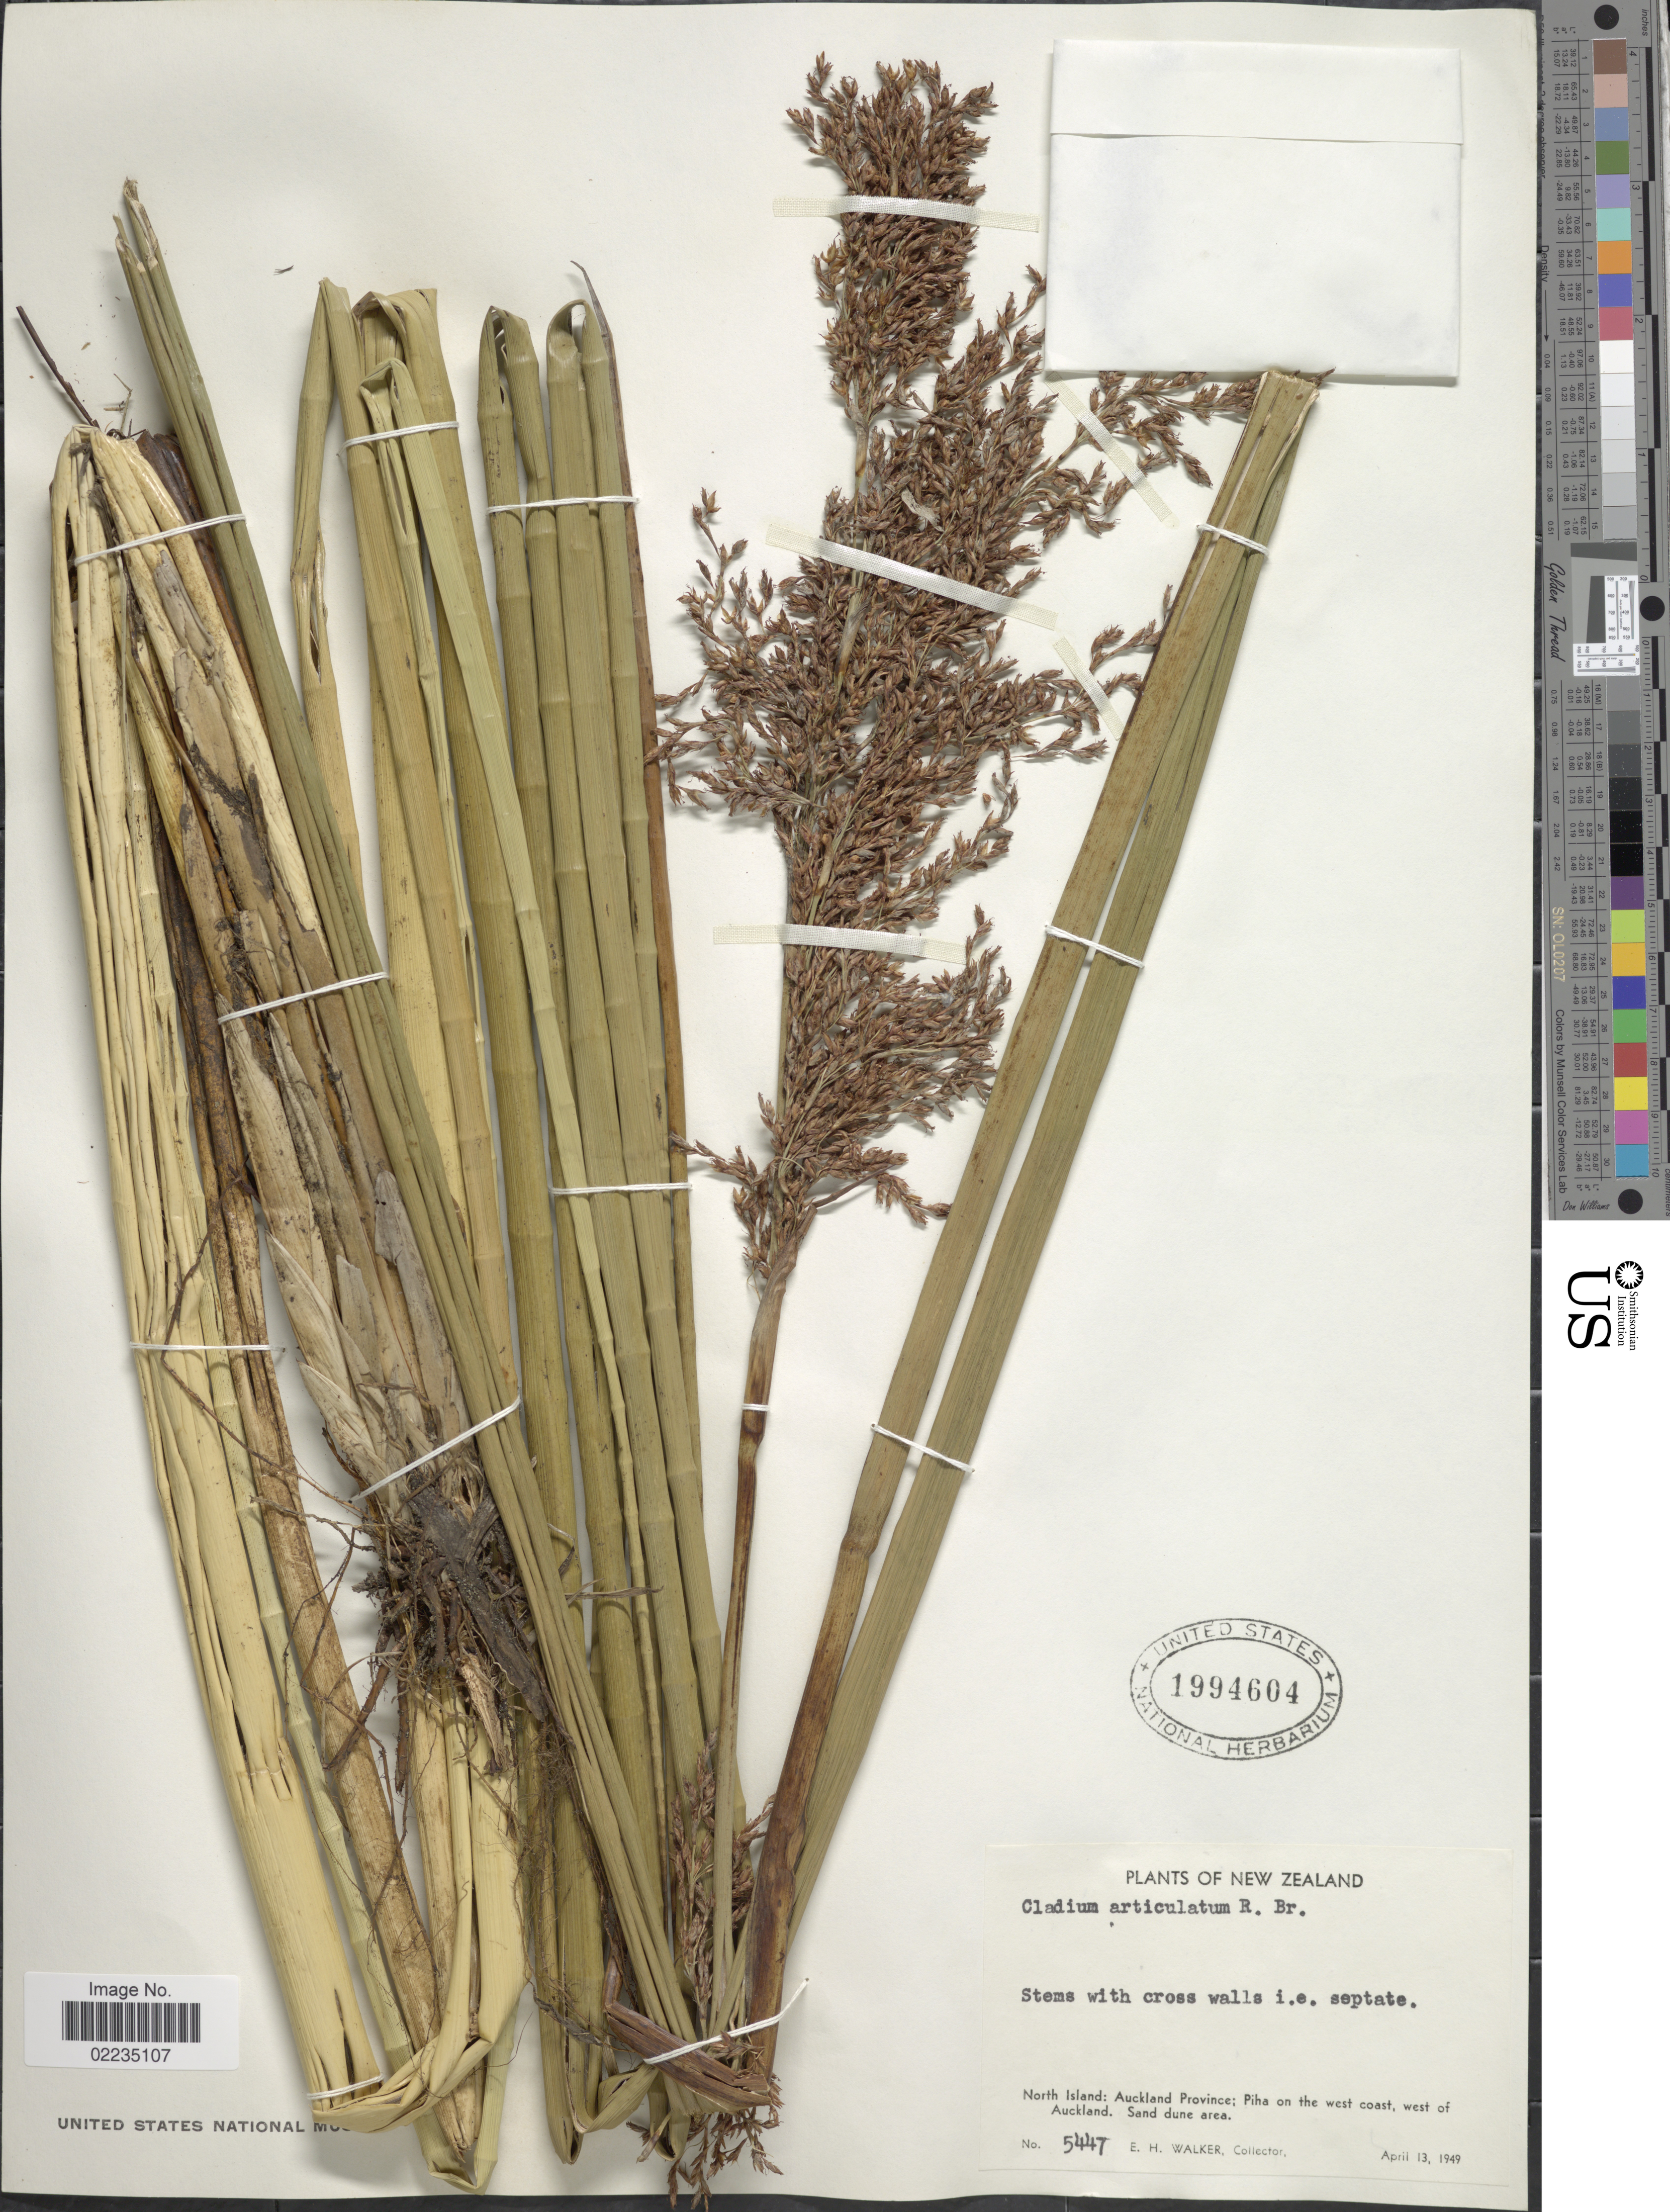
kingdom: Plantae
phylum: Tracheophyta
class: Liliopsida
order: Poales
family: Cyperaceae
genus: Machaerina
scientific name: Machaerina articulata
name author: (R. Br.) T. Koyama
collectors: E. H. Walker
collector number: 5447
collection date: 1949-04-13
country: New Zealand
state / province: Auckland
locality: North Island: Auckland Province: Piha on the west coast, west of Auckland, Sand dune area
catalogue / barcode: US 1994604